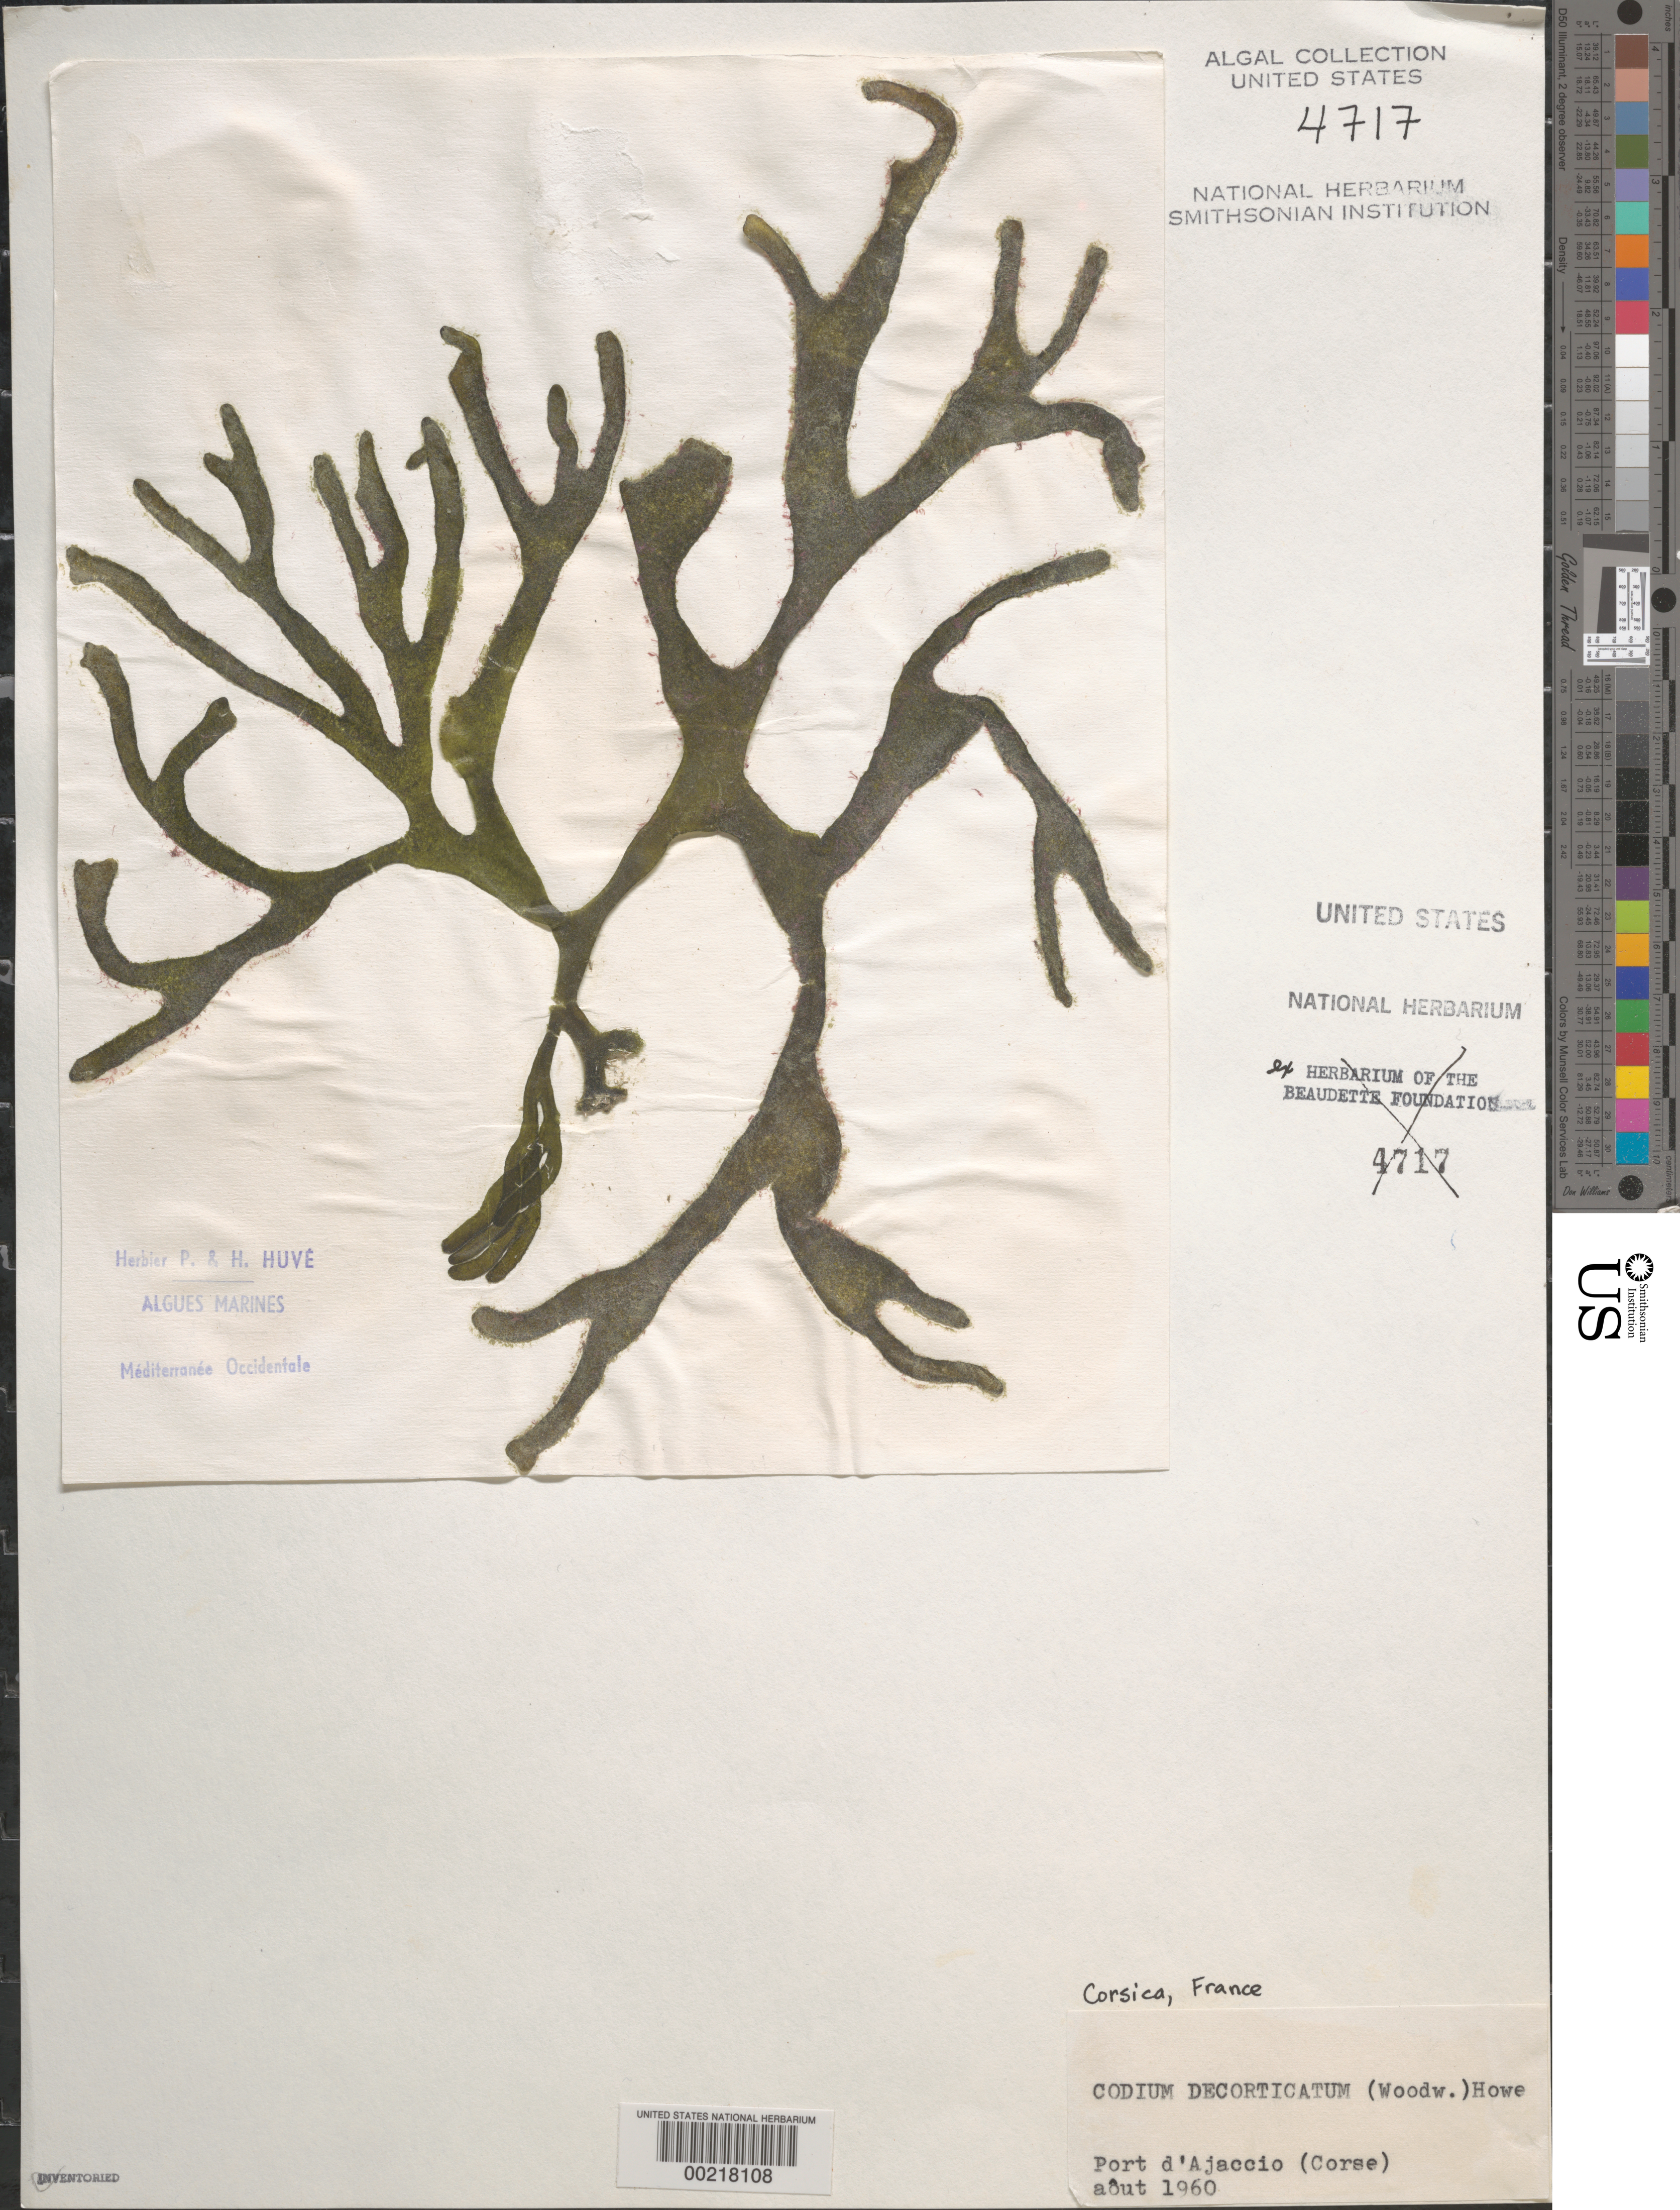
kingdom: Plantae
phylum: Chlorophyta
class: Ulvophyceae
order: Bryopsidales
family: Codiaceae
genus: Codium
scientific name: Codium decorticatum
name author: (Woodw.) M. Howe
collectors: P. Huve & H. Huve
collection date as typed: Aug 1960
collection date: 1960-08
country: France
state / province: Corsica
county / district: Corse-du-Sud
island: Corse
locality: Ajaccio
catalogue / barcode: US 4717